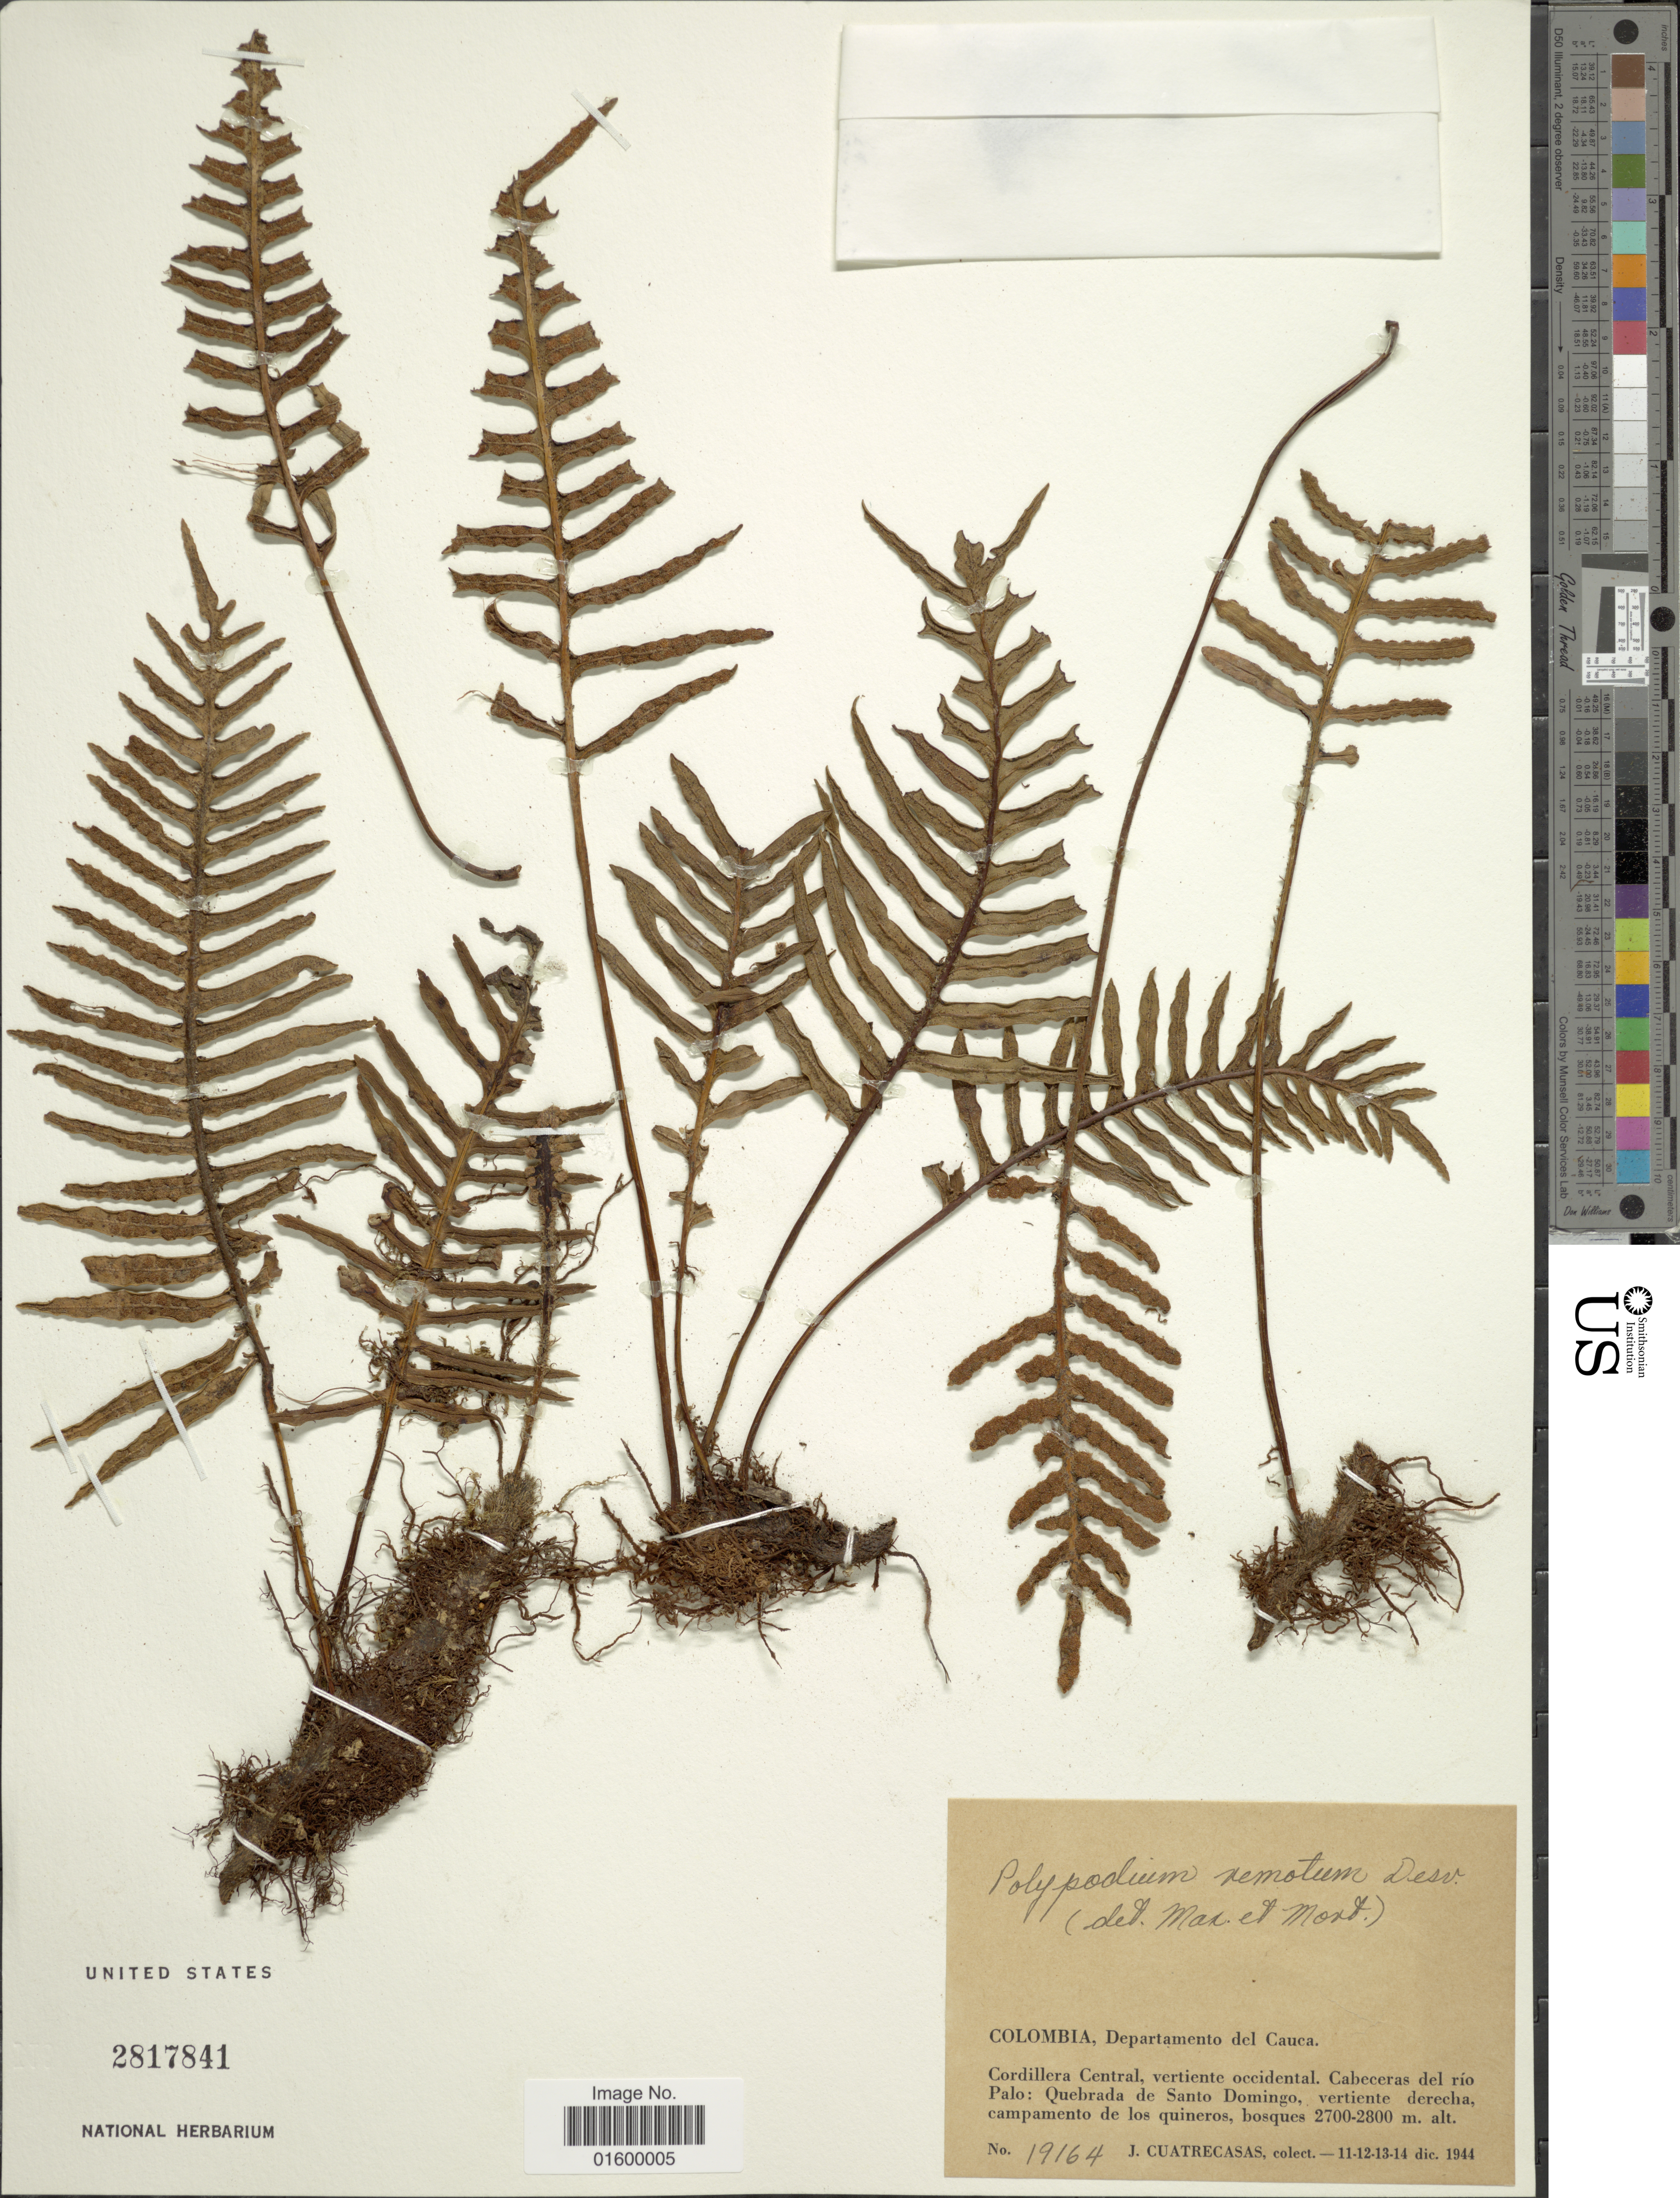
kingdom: Plantae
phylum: Tracheophyta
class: Polypodiopsida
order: Polypodiales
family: Polypodiaceae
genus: Pleopeltis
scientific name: Pleopeltis remota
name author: (Desv.) A.R. Sm.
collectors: J. Cuatrecasas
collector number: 19164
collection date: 1944-12-11/1944-12-14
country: Colombia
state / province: Cauca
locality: Departamento del Cauca, Cordillera Central, vertiente occidental, Cabeceras del rio Palo, Quebrada de Santo Domingo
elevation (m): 2700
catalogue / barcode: US 2817841